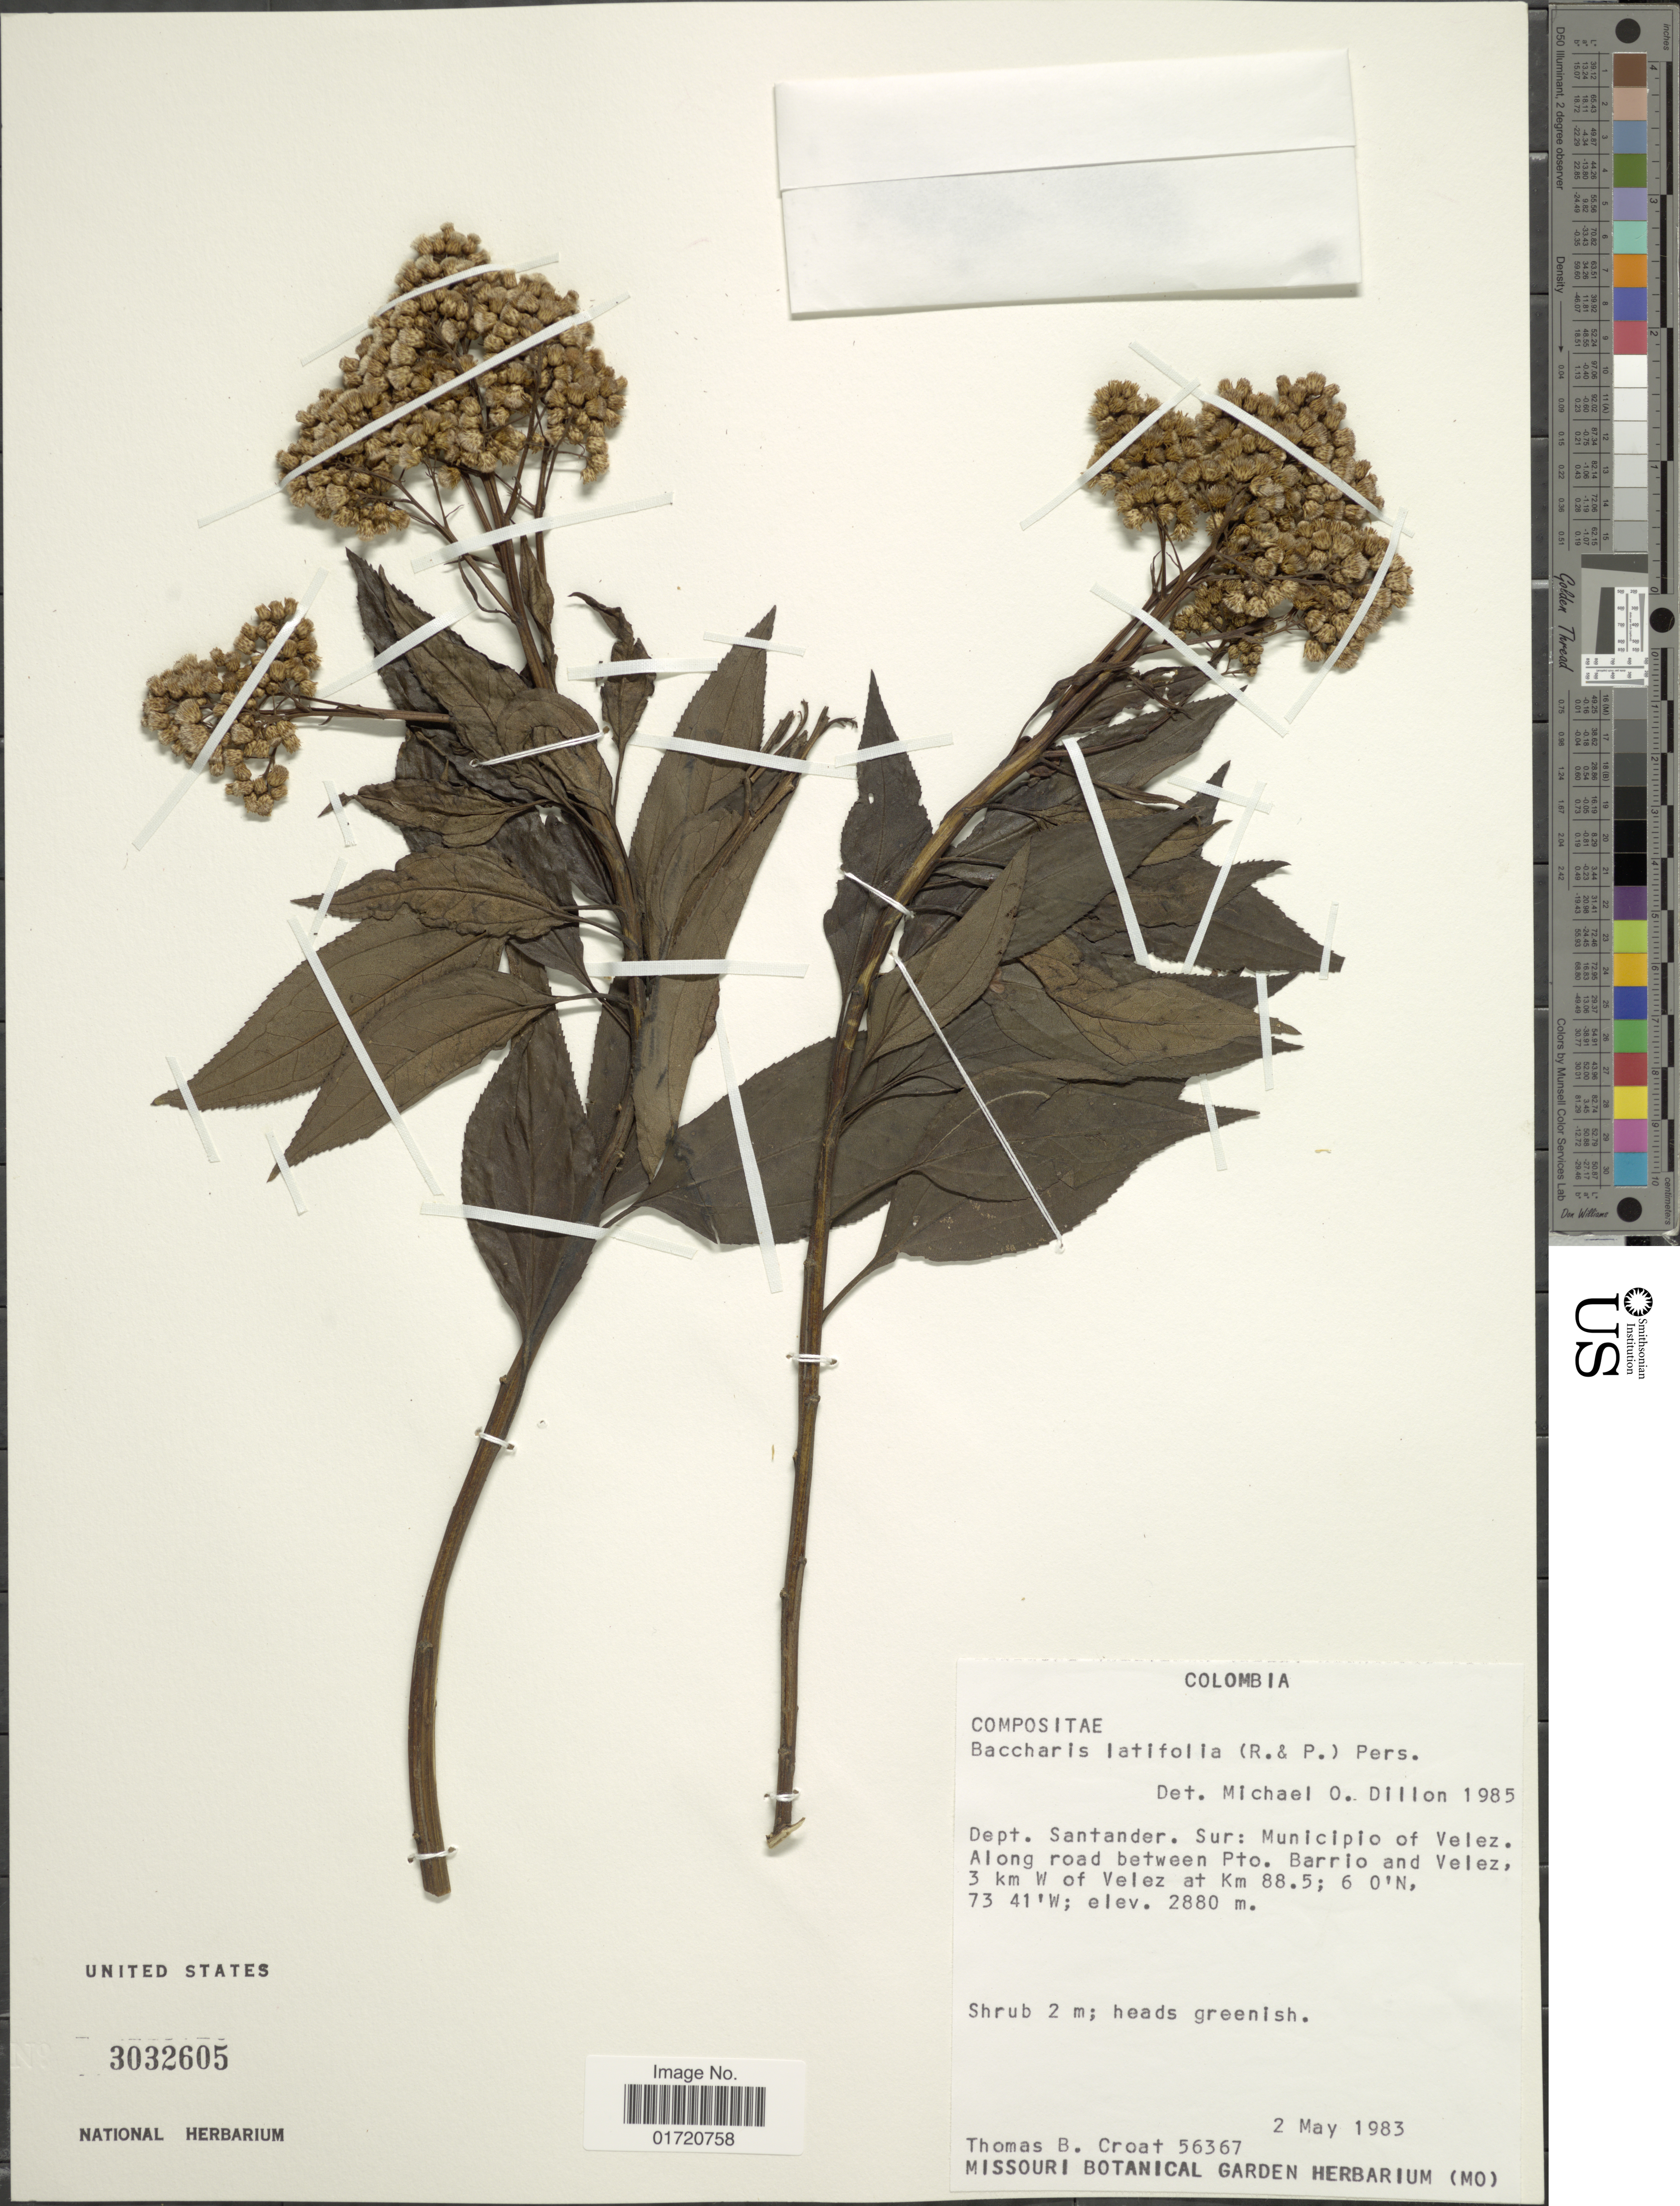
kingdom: Plantae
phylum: Tracheophyta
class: Magnoliopsida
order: Asterales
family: Asteraceae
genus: Baccharis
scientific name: Baccharis latifolia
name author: (Ruiz & Pav.) Pers.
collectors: T. B. Croat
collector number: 56367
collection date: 1983-05-02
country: Colombia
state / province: Santander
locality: Dept. Santander Sur, Municipio of Velez., along road between Pto. Barrio ad Velez, 3 km W of Velez at km 88.5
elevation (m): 2880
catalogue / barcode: US 3032605